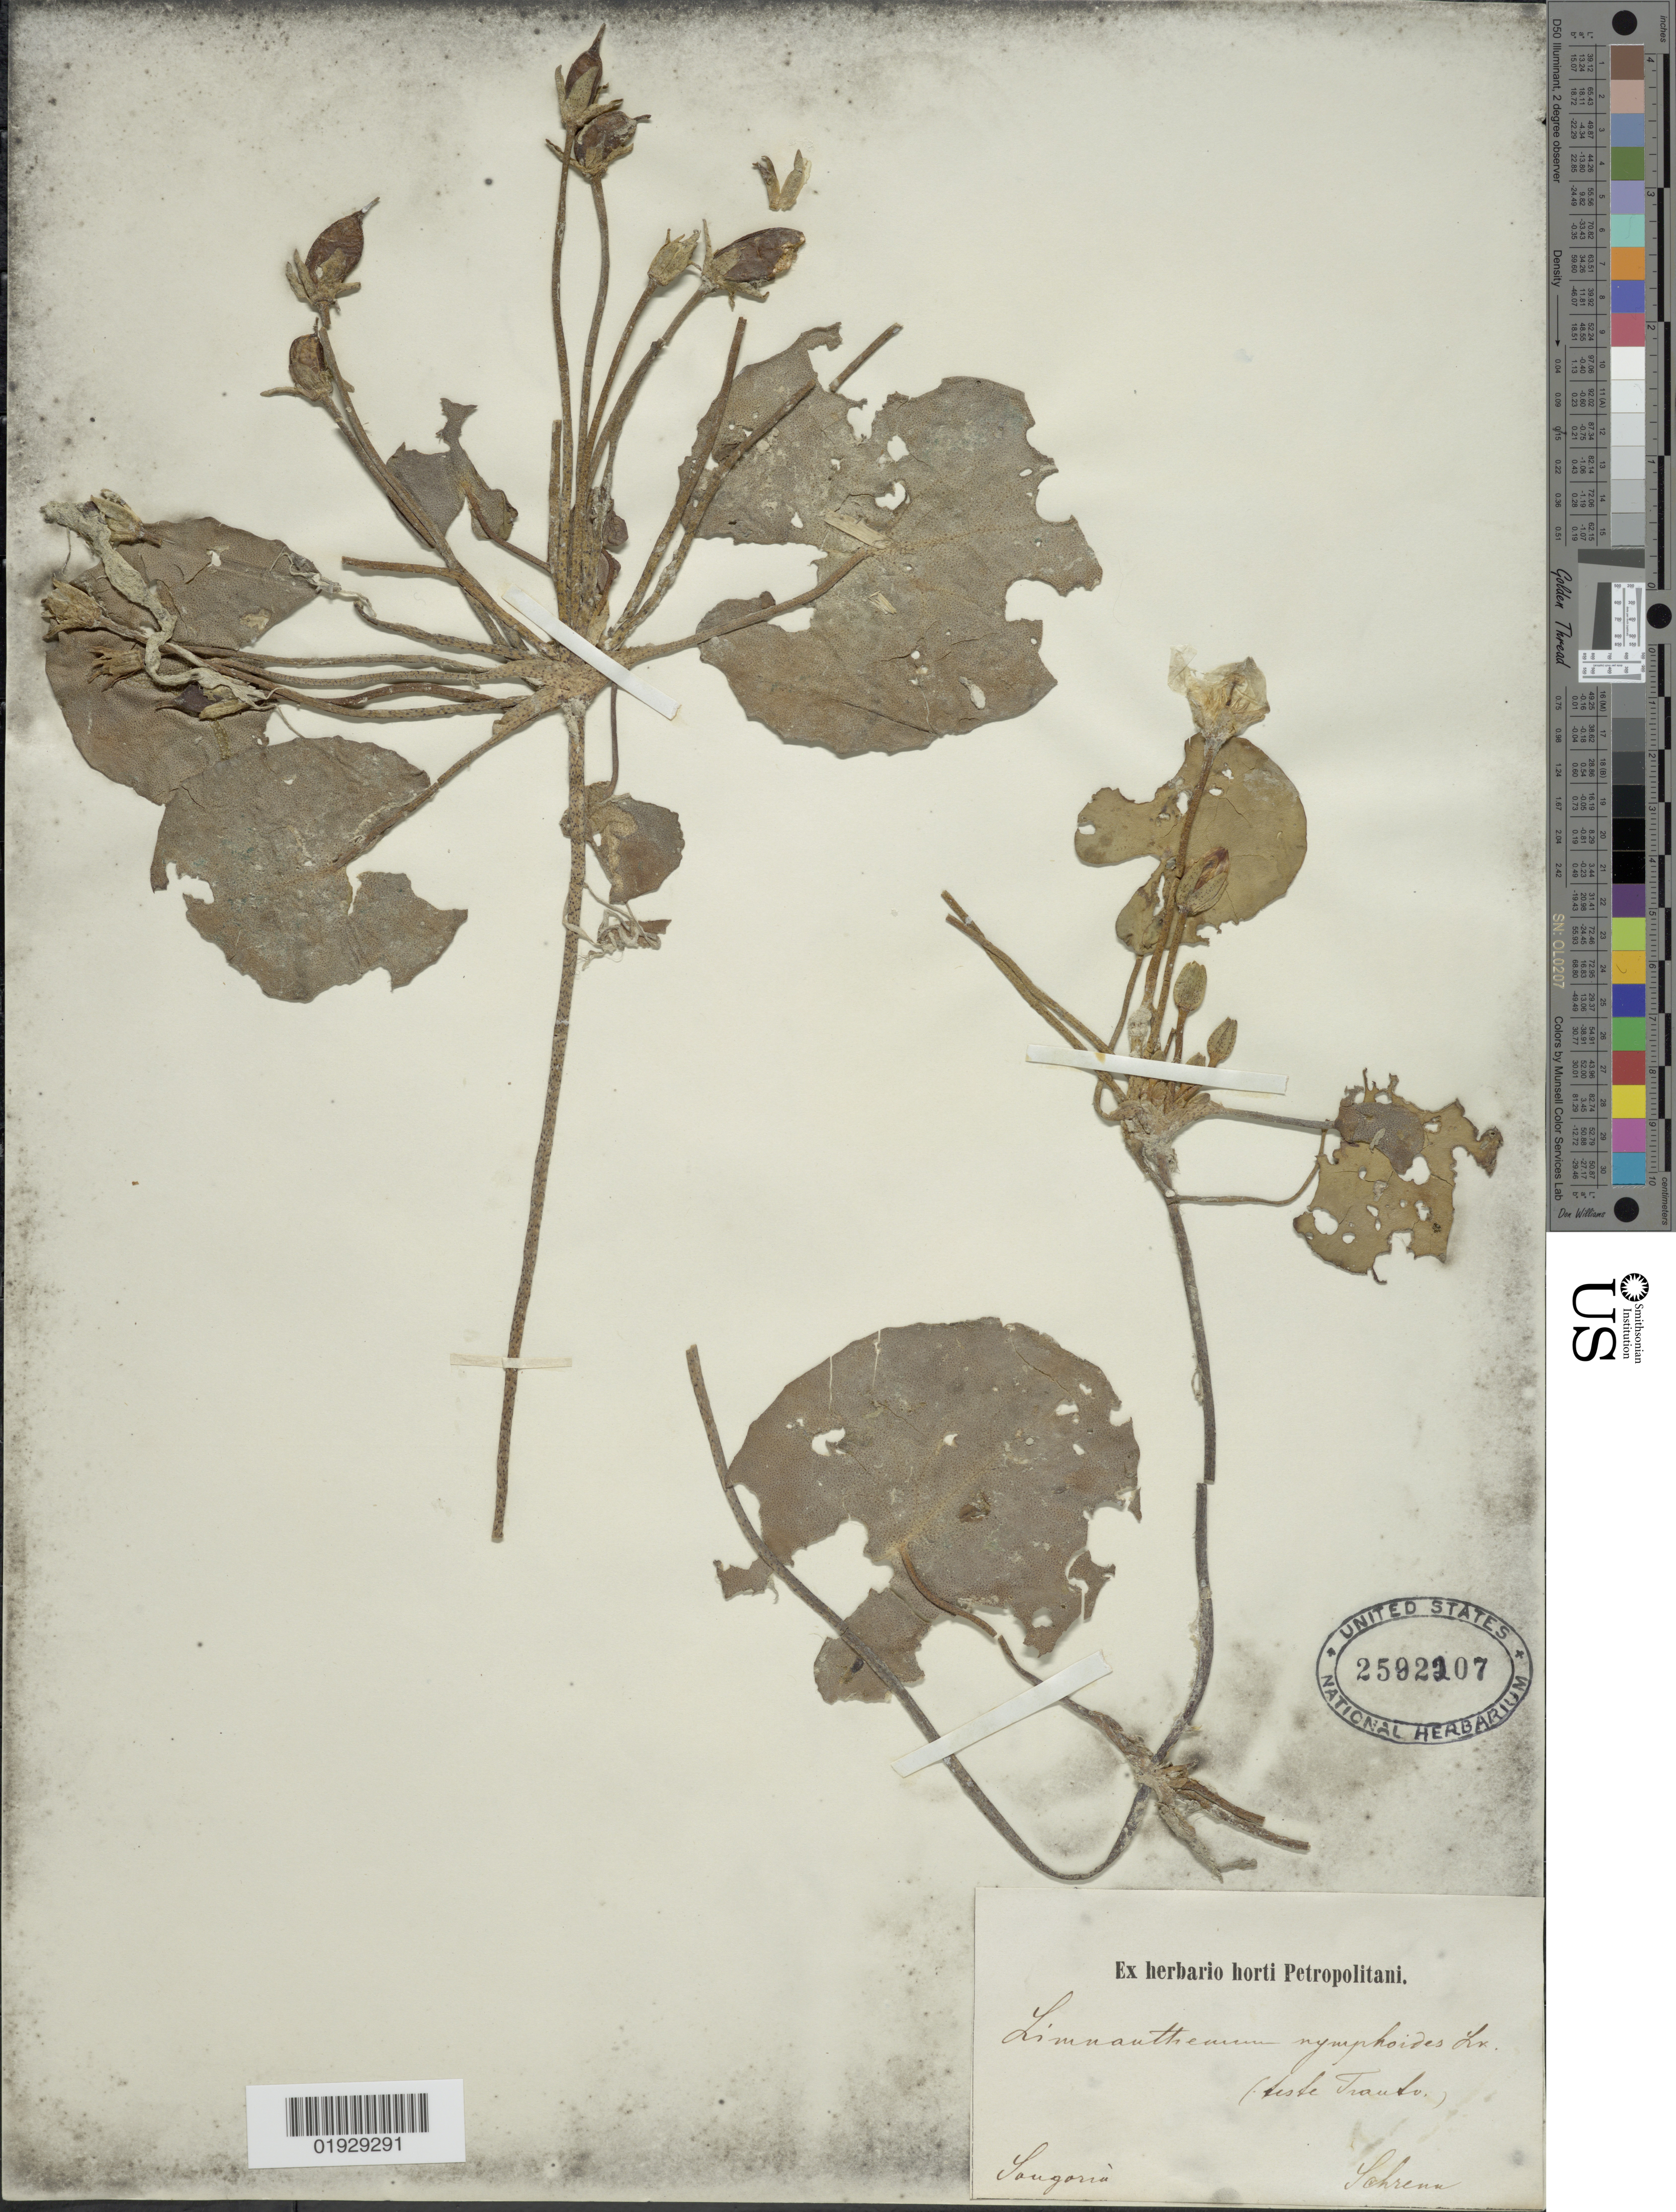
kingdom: Plantae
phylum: Tracheophyta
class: Magnoliopsida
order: Asterales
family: Menyanthaceae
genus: Nymphoides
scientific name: Nymphoides peltata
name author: (J.F. Gmel.) Britton & Rendle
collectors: A.G. Schrenk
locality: Sangaria [interpreted]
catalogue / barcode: US 2592207